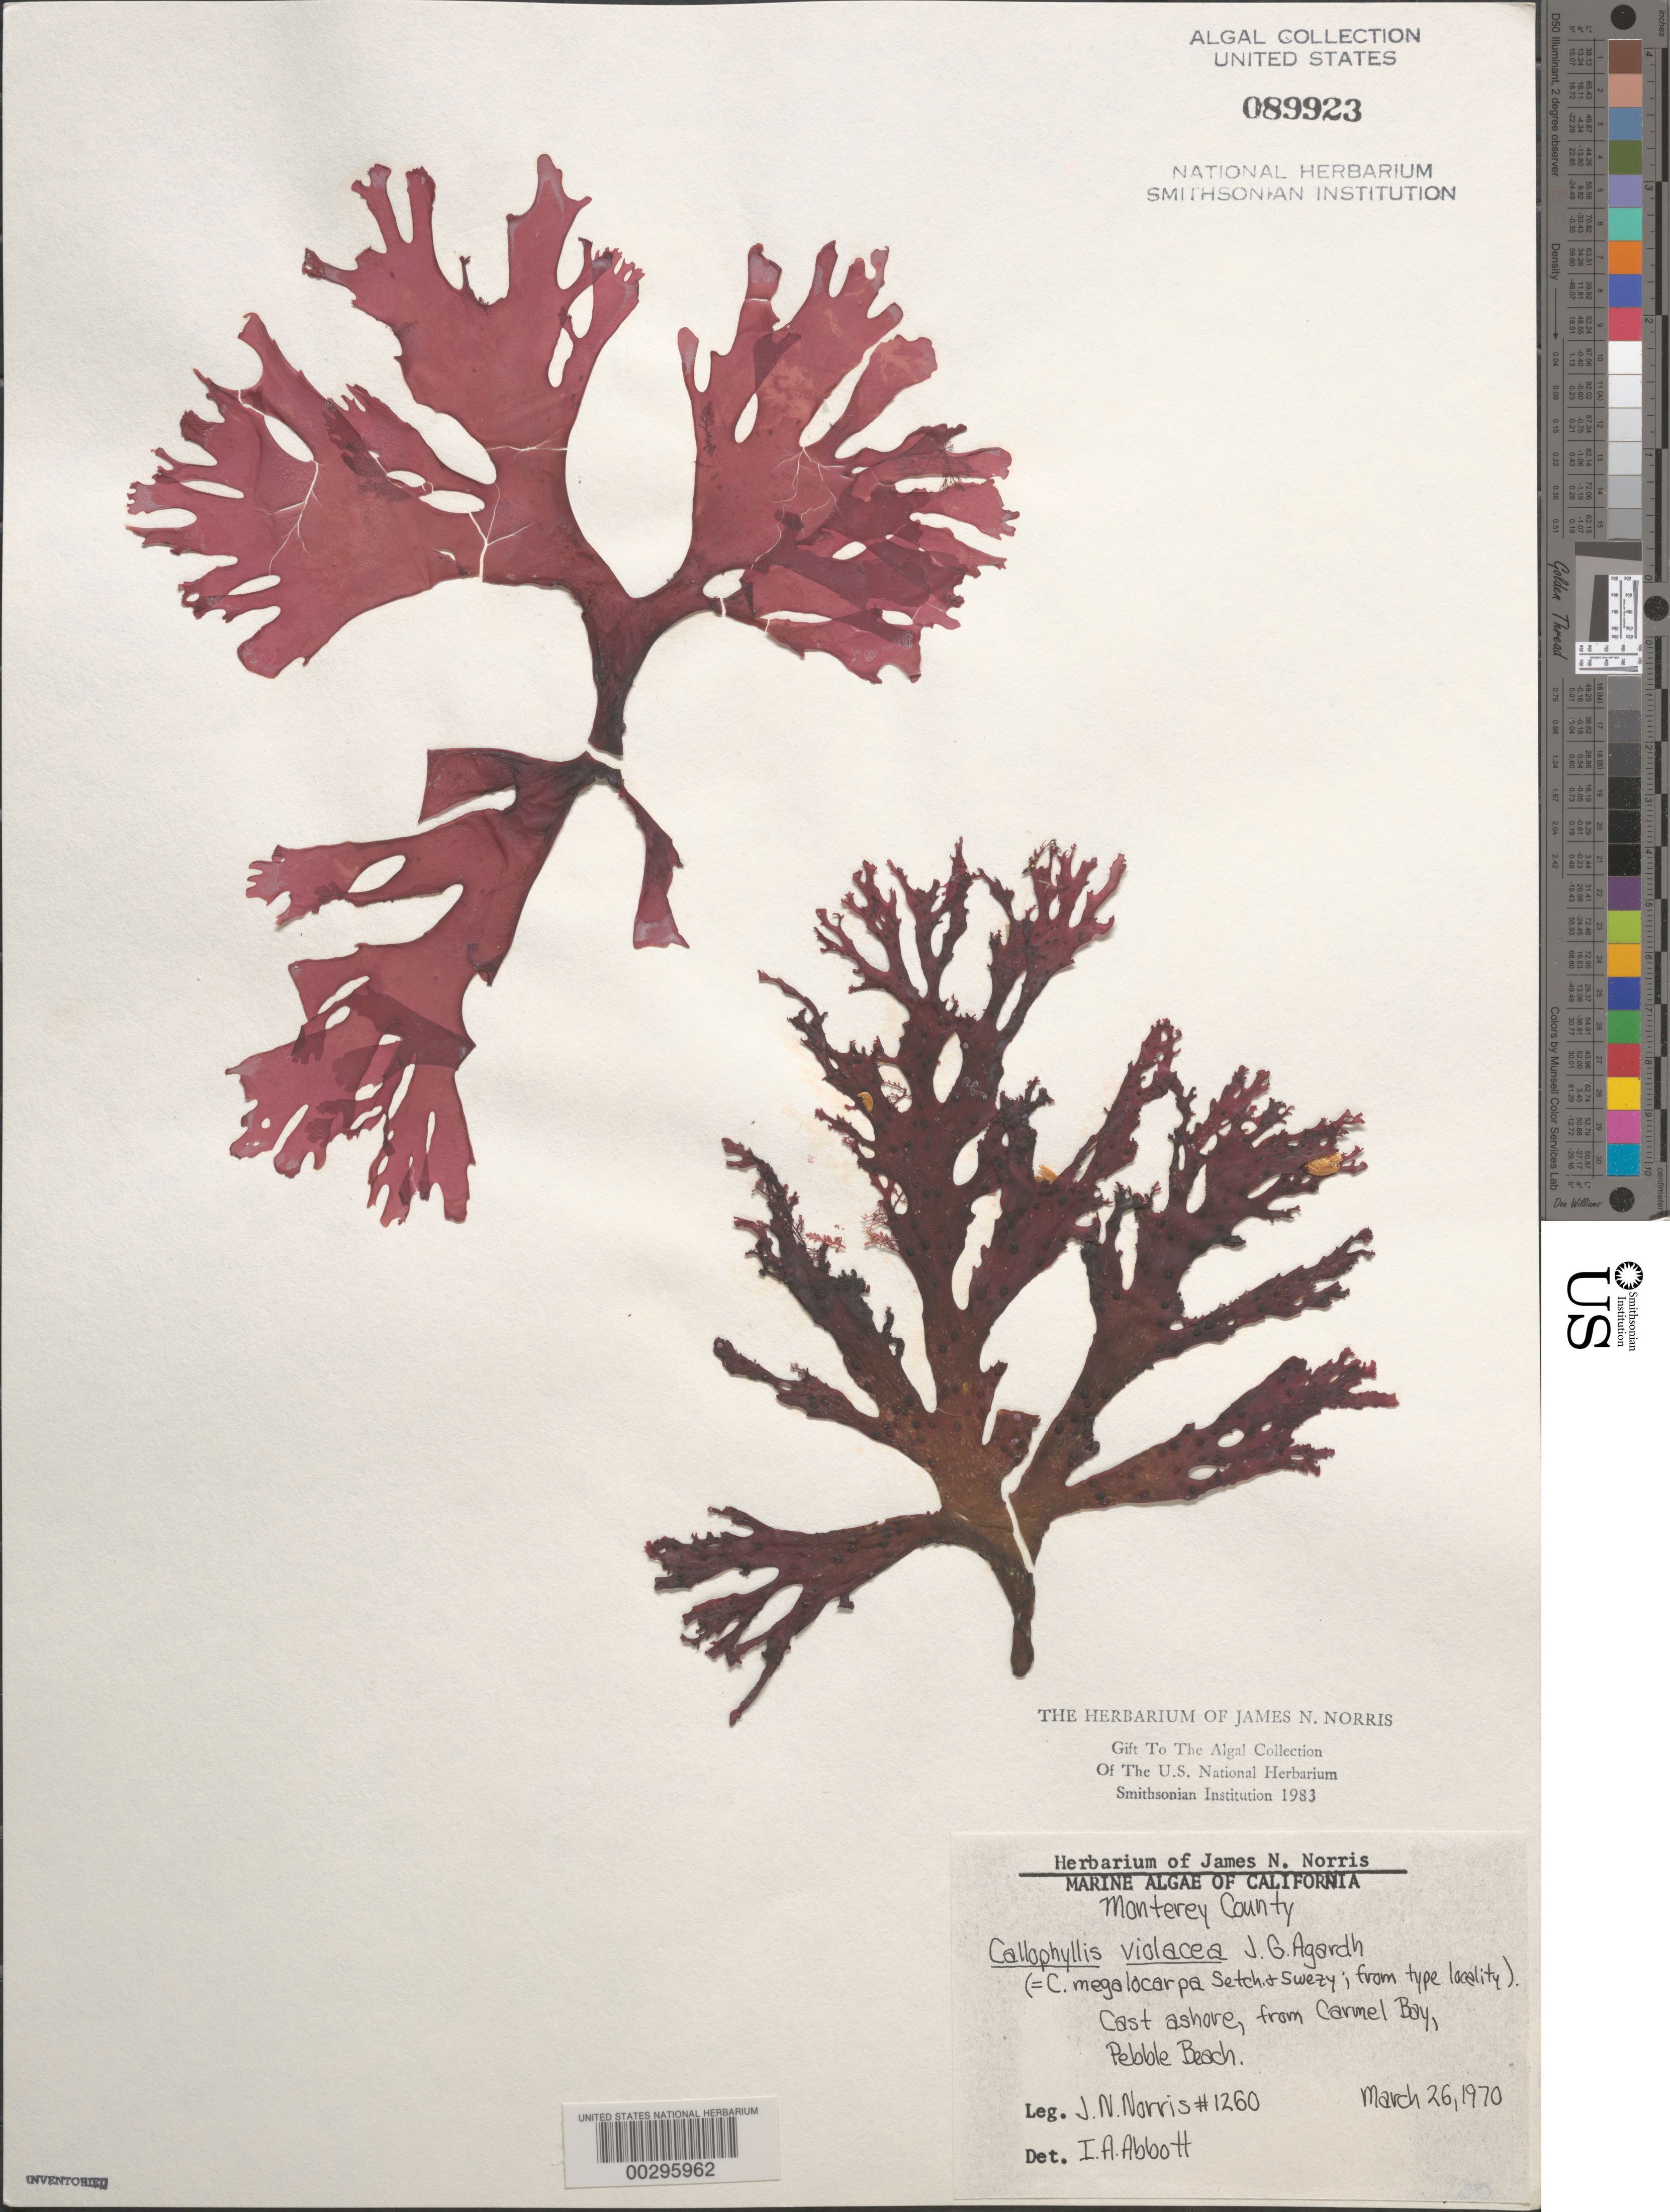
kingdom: Plantae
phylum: Rhodophyta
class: Florideophyceae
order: Gigartinales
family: Kallymeniaceae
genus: Callophyllis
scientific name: Callophyllis violacea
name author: J. Agardh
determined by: Abbott, Isabella A.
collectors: J. N. Norris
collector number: JN-1260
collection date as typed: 26 Mar 1970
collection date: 1970-03-26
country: United States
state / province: California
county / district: Monterey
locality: Carmel Bay, Pebble Beach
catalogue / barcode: US 89923